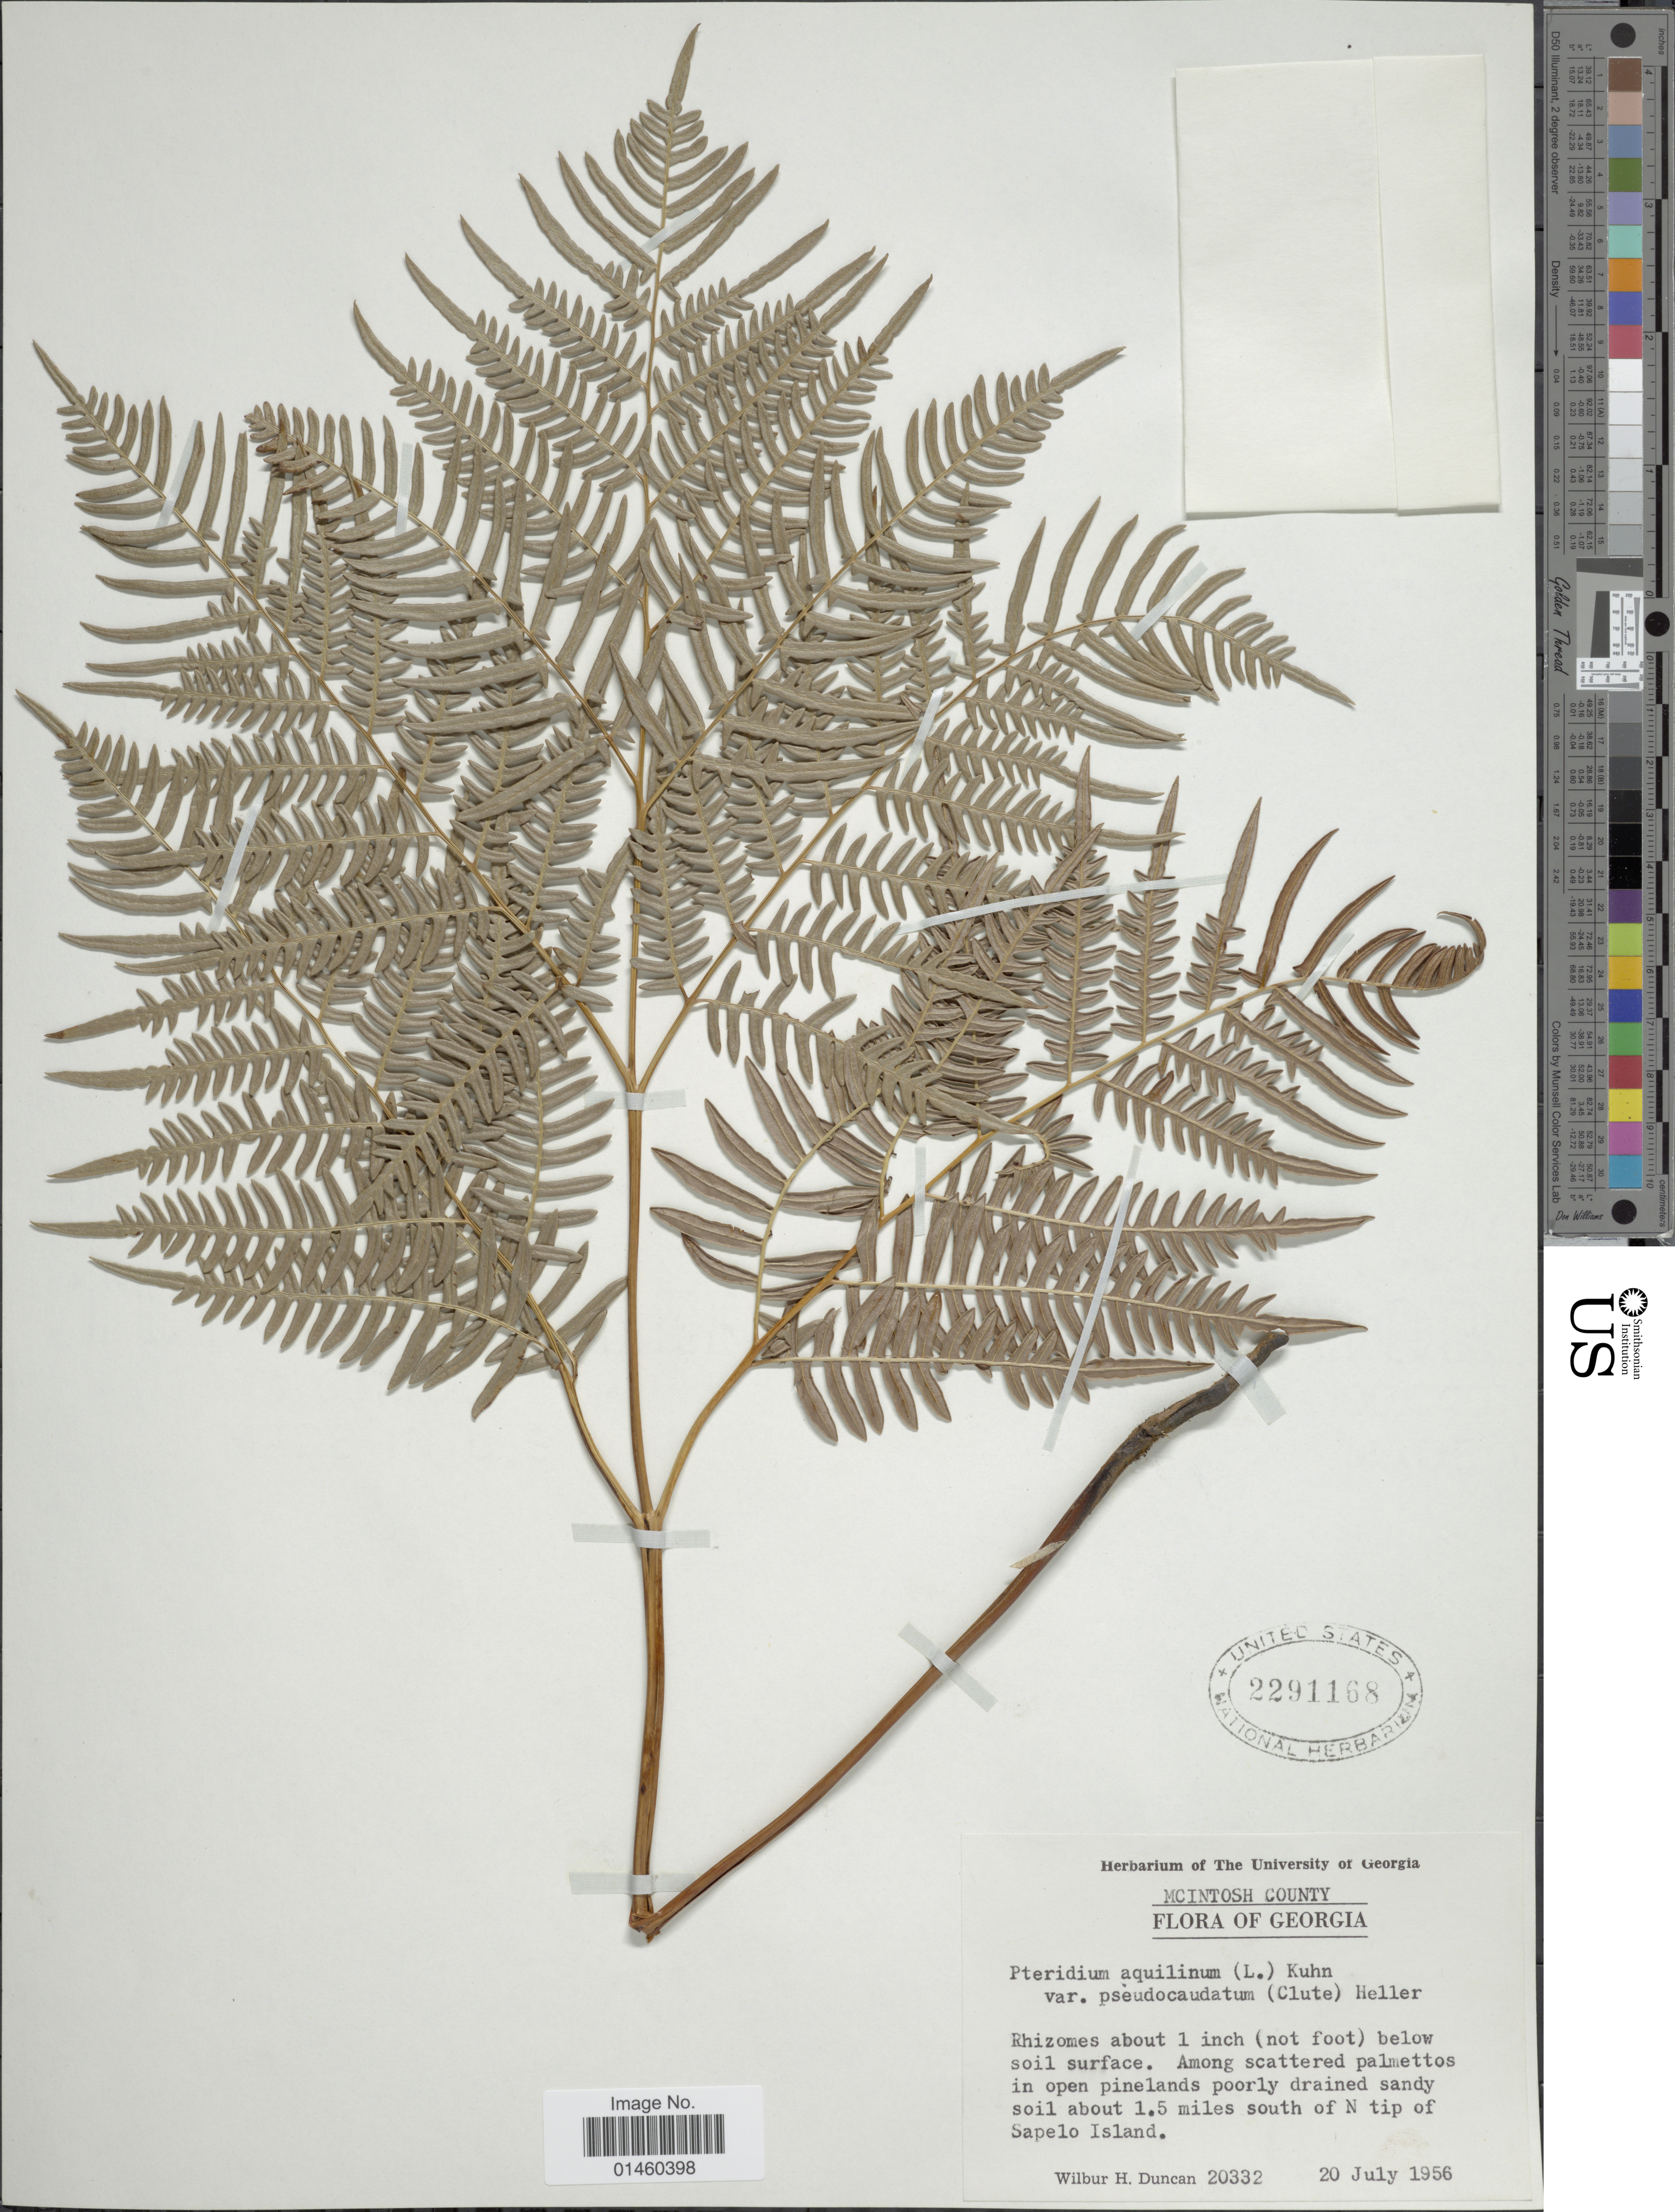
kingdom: Plantae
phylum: Tracheophyta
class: Polypodiopsida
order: Polypodiales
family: Dennstaedtiaceae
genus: Pteridium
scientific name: Pteridium aquilinum var. pseudocaudatum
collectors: W. H. Duncan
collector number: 20332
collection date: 1956-07-20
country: United States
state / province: Georgia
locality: McIntosh County, Georgia, about 1.5 miles south of N tip of Sapelo Island.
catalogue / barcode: US 2291168